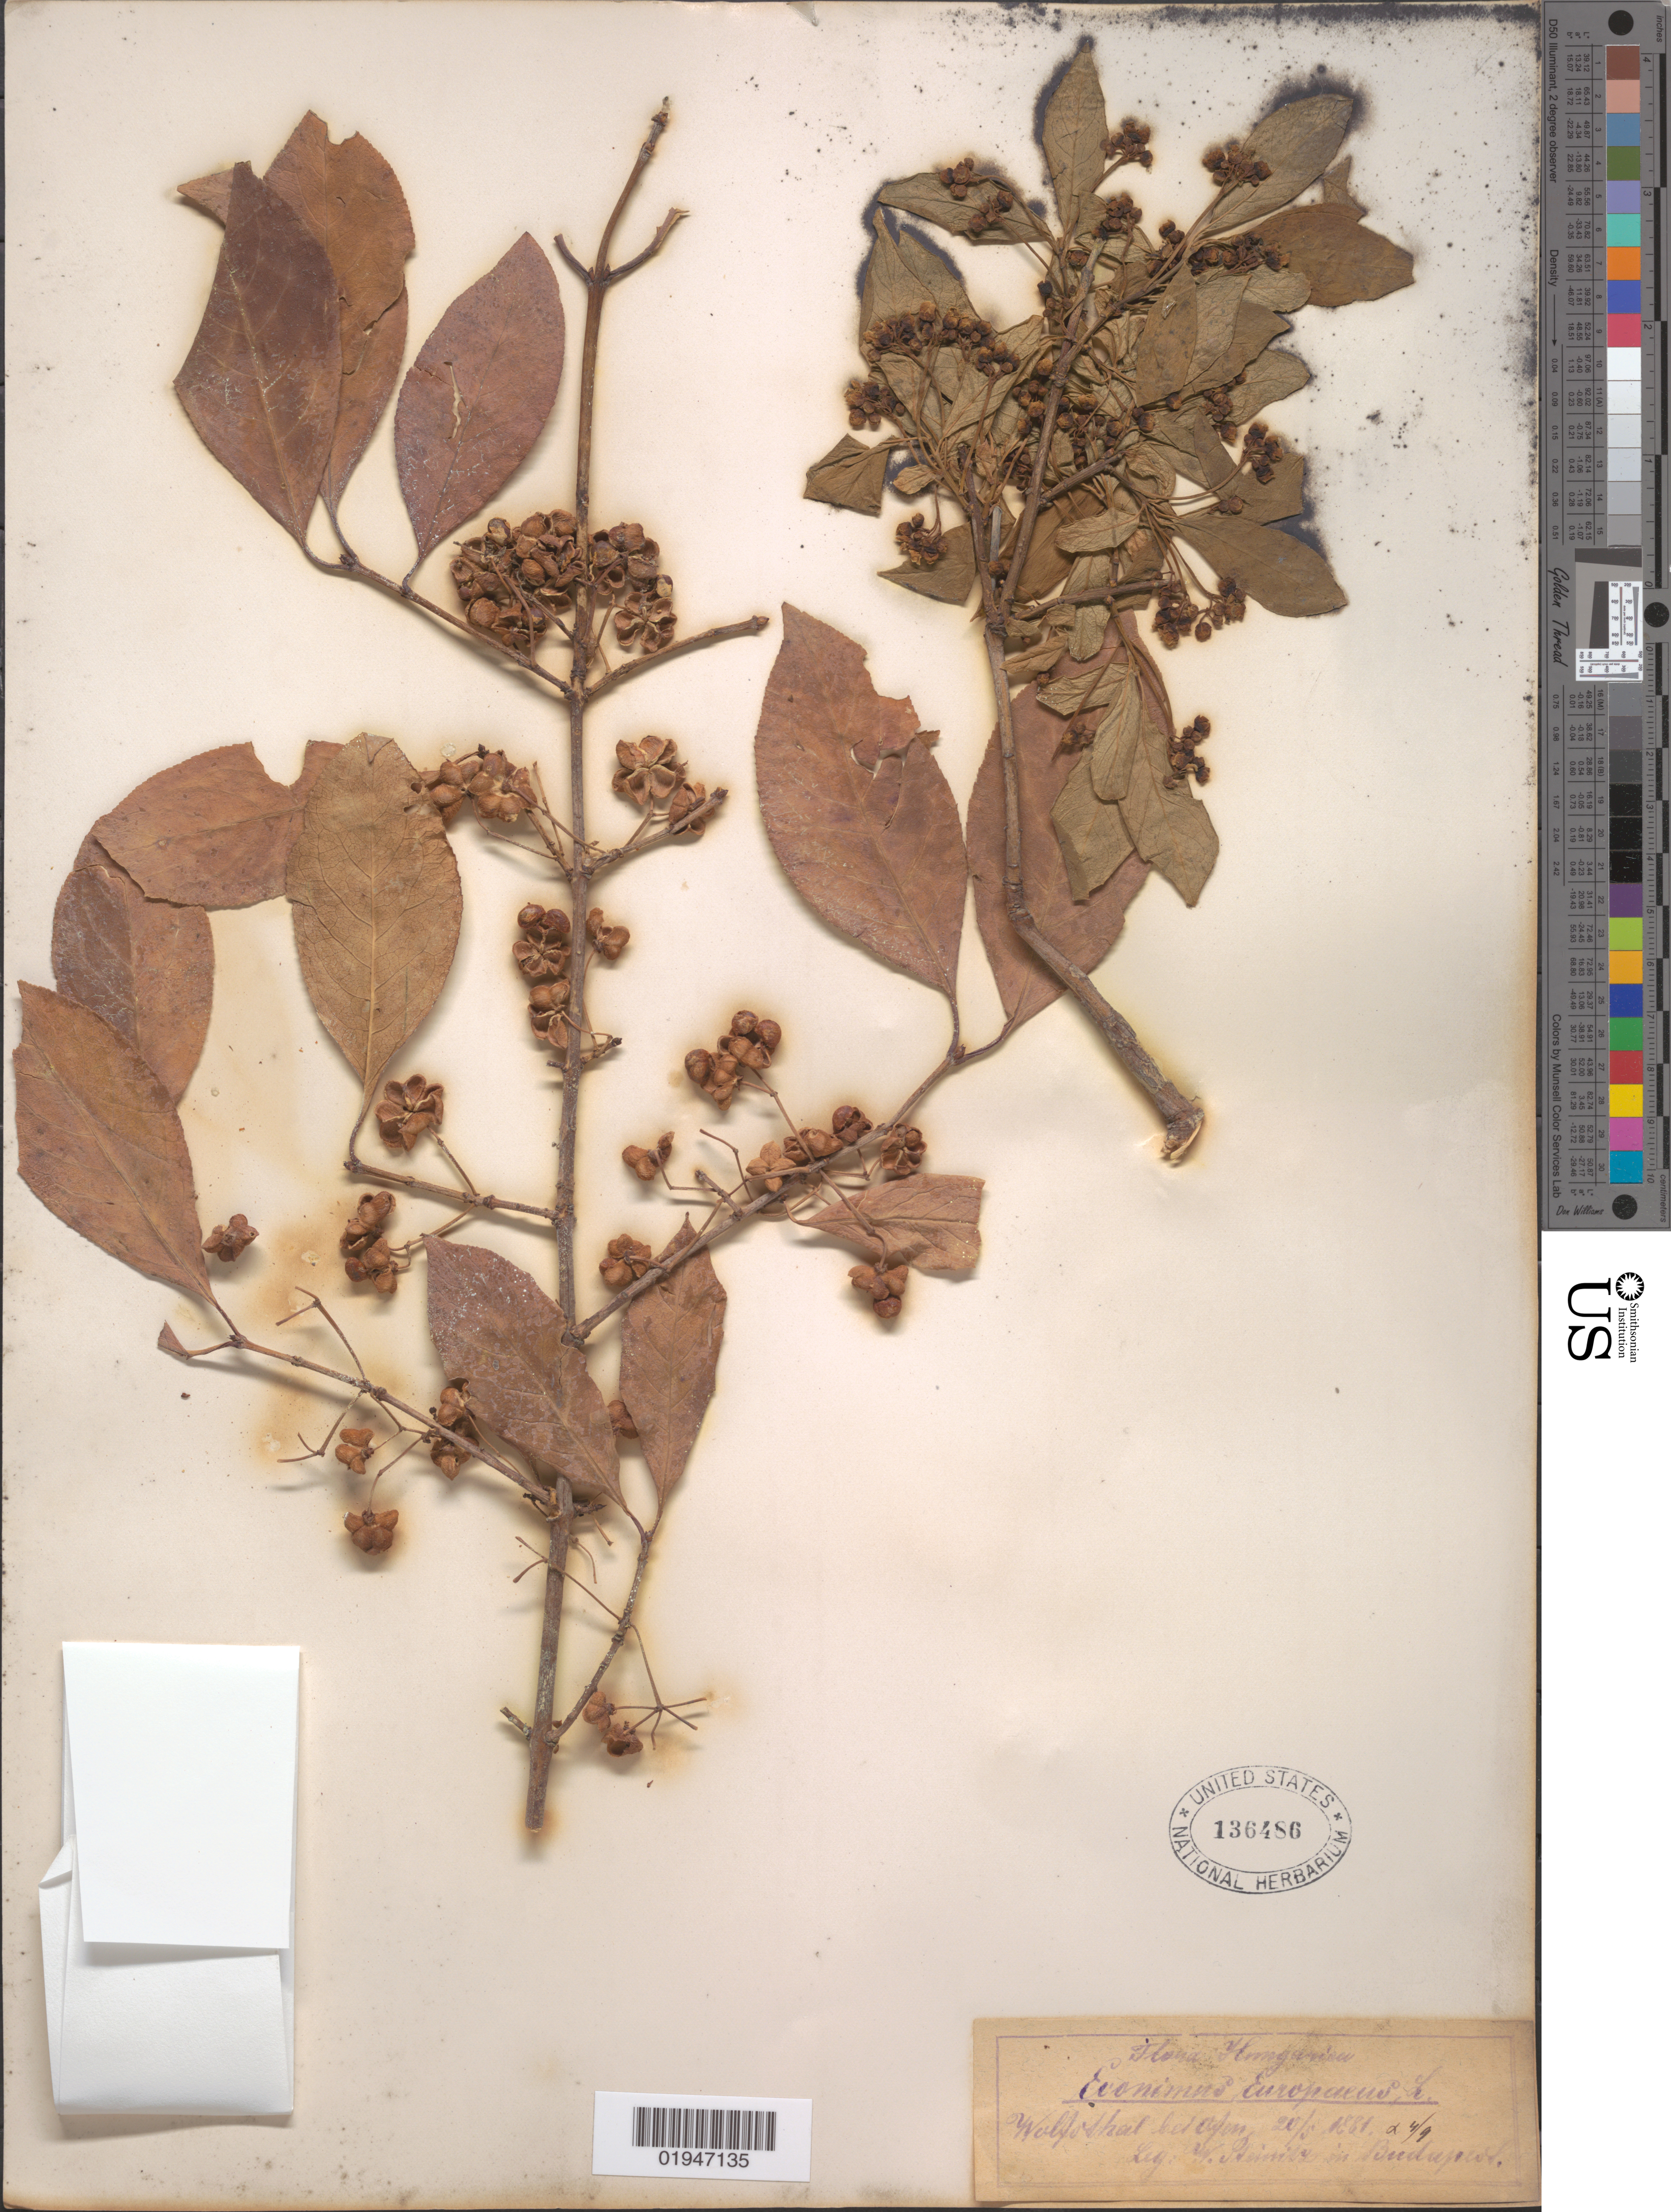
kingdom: Plantae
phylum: Tracheophyta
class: Magnoliopsida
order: Celastrales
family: Celastraceae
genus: Euonymus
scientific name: Euonymus europaeus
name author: L.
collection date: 1881-05-05,1881-09-09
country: Hungary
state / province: Budapest, Capital District of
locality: Budapest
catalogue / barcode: US 135486